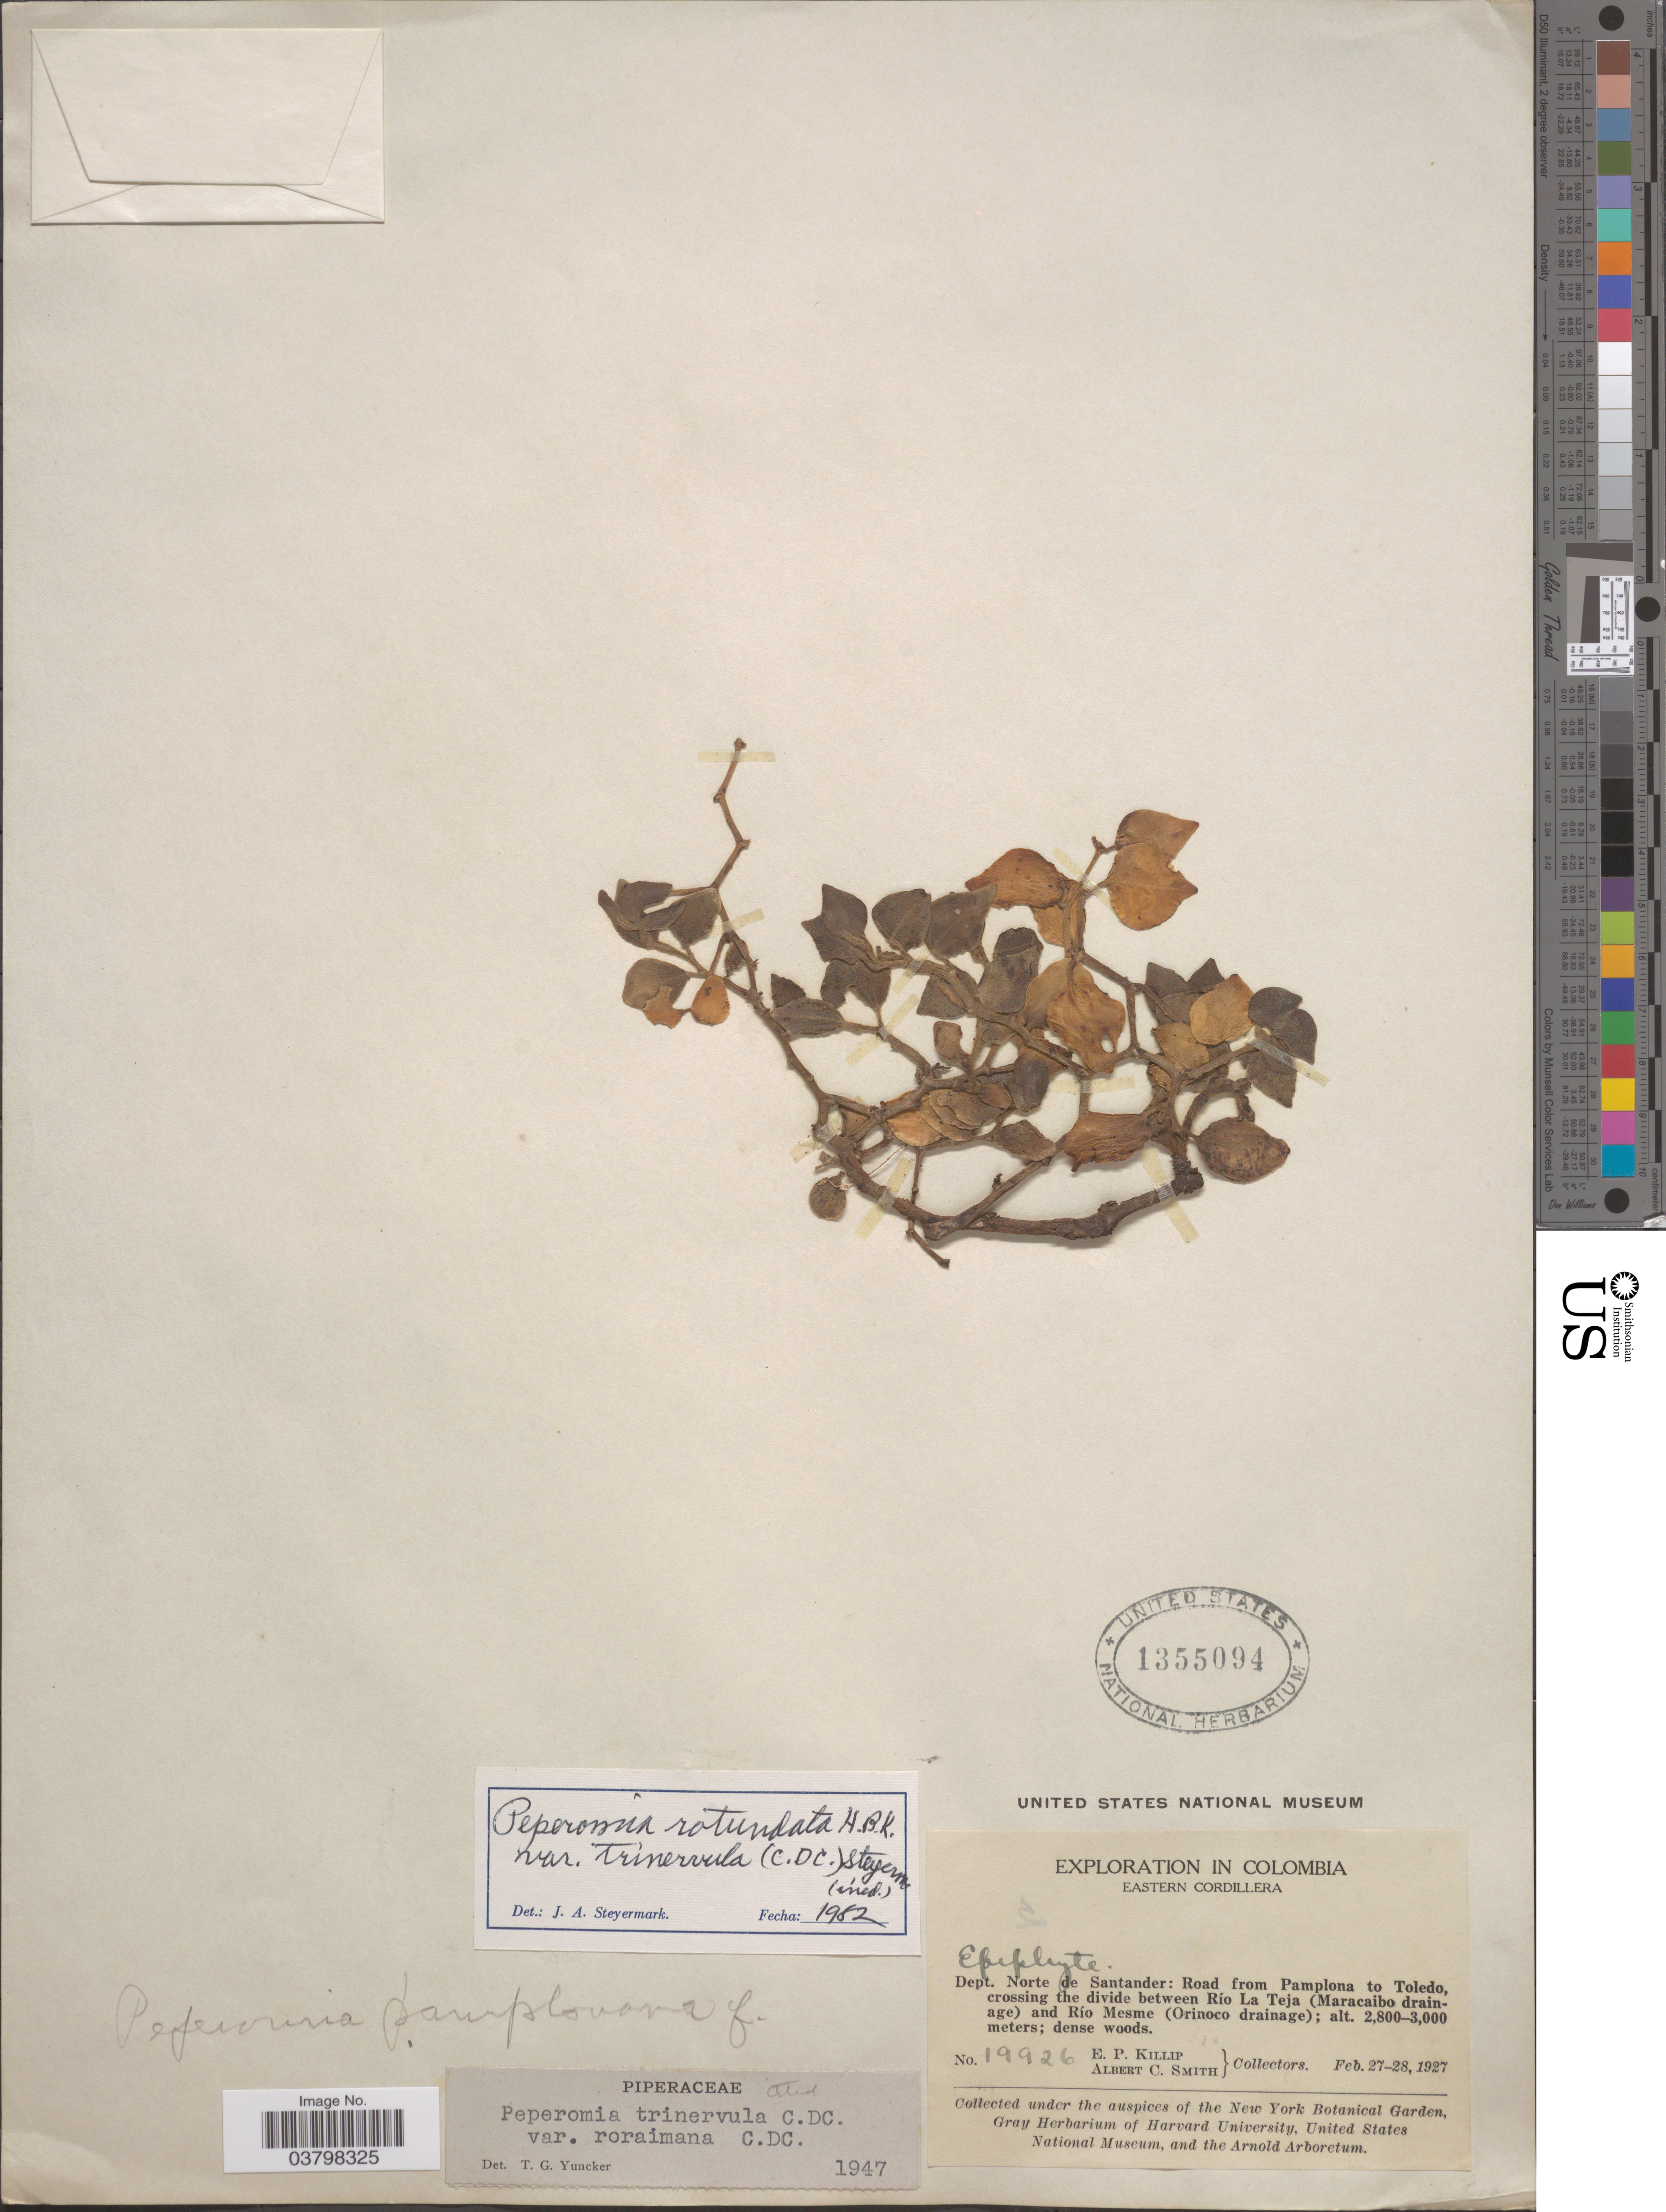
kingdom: Plantae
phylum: Tracheophyta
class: Magnoliopsida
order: Piperales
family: Piperaceae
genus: Peperomia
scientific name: Peperomia rotundata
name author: Kunth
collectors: E. P. Killip & A. C. Smith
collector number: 19926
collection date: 1927-02-27/1927-02-28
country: Colombia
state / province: Norte de Santander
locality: Eastern Cordillera. Dept. Norte de Santander: Road from Pamplona to Toledo, crossing the divide between Río La Teja (Maracaibo drainage) and Río Mesme (Orinoco drainage).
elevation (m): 2800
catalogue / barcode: US 1355094